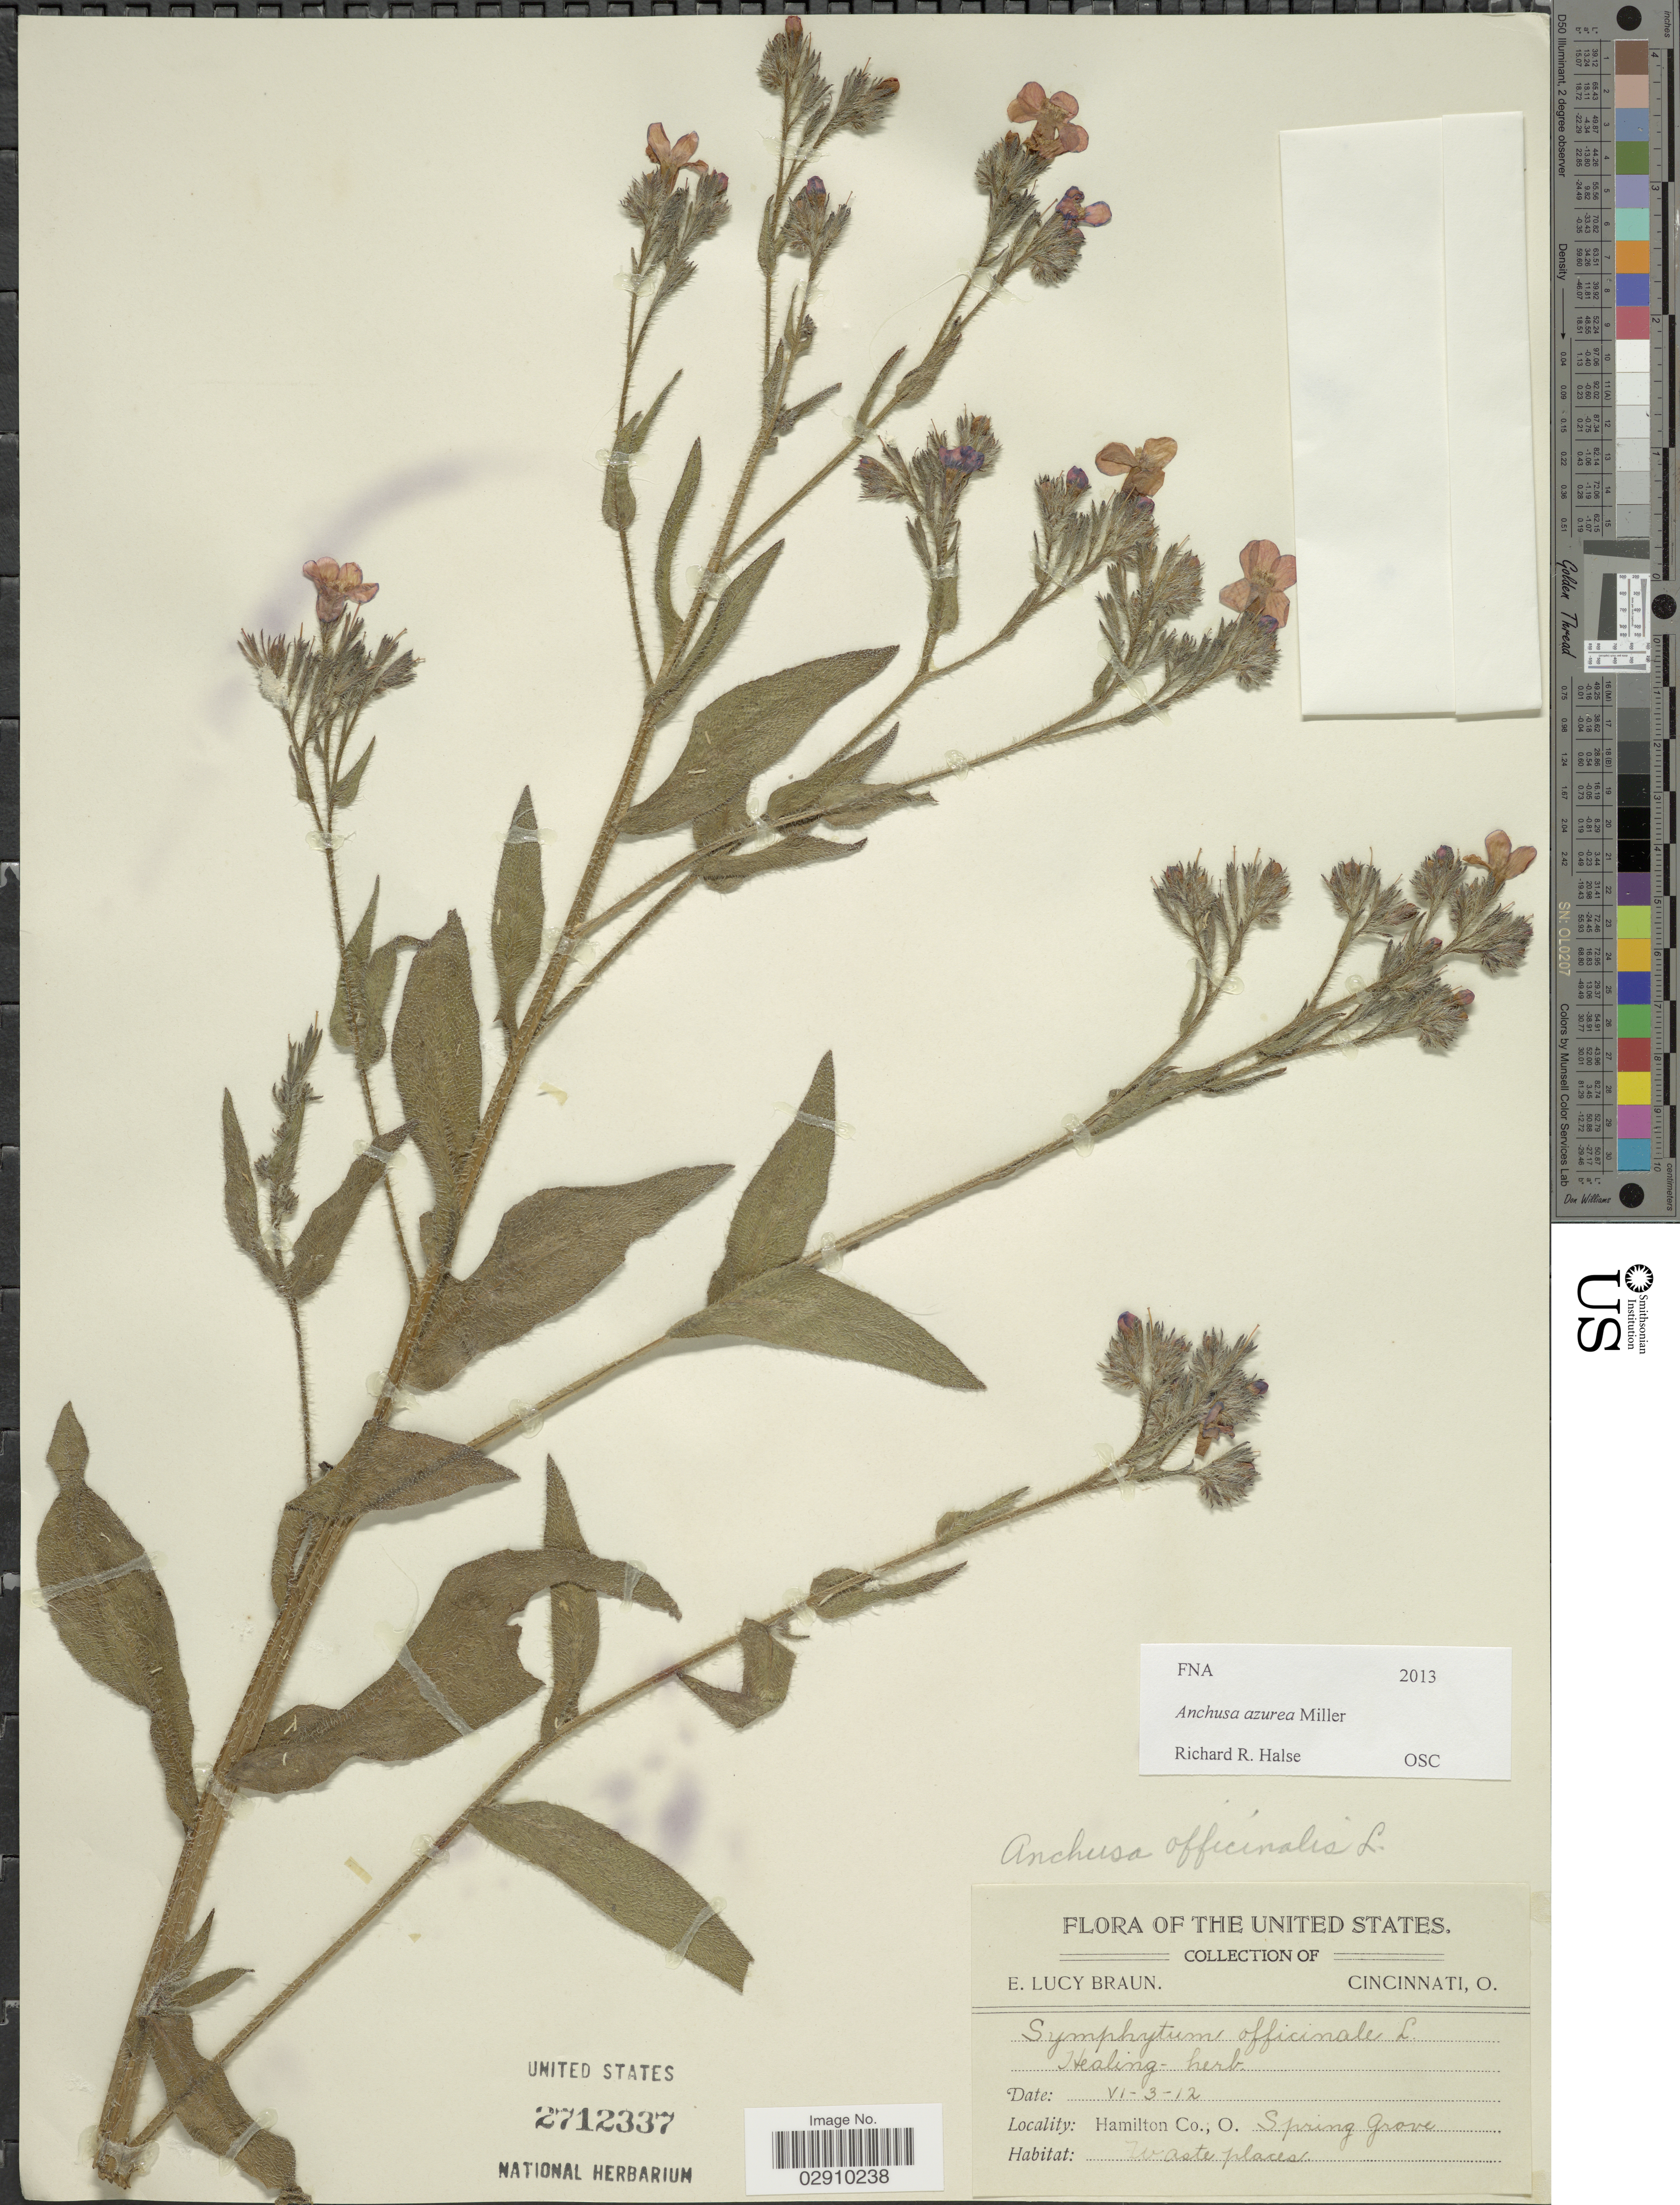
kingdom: Plantae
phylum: Tracheophyta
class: Magnoliopsida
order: Boraginales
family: Boraginaceae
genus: Anchusa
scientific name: Anchusa azurea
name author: Mill.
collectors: E. L. Braun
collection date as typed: Transcribed d/m/y: 3/6/12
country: United States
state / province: Ohio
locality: Hamilton Co., O., Spring Grove.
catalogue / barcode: US 2712337